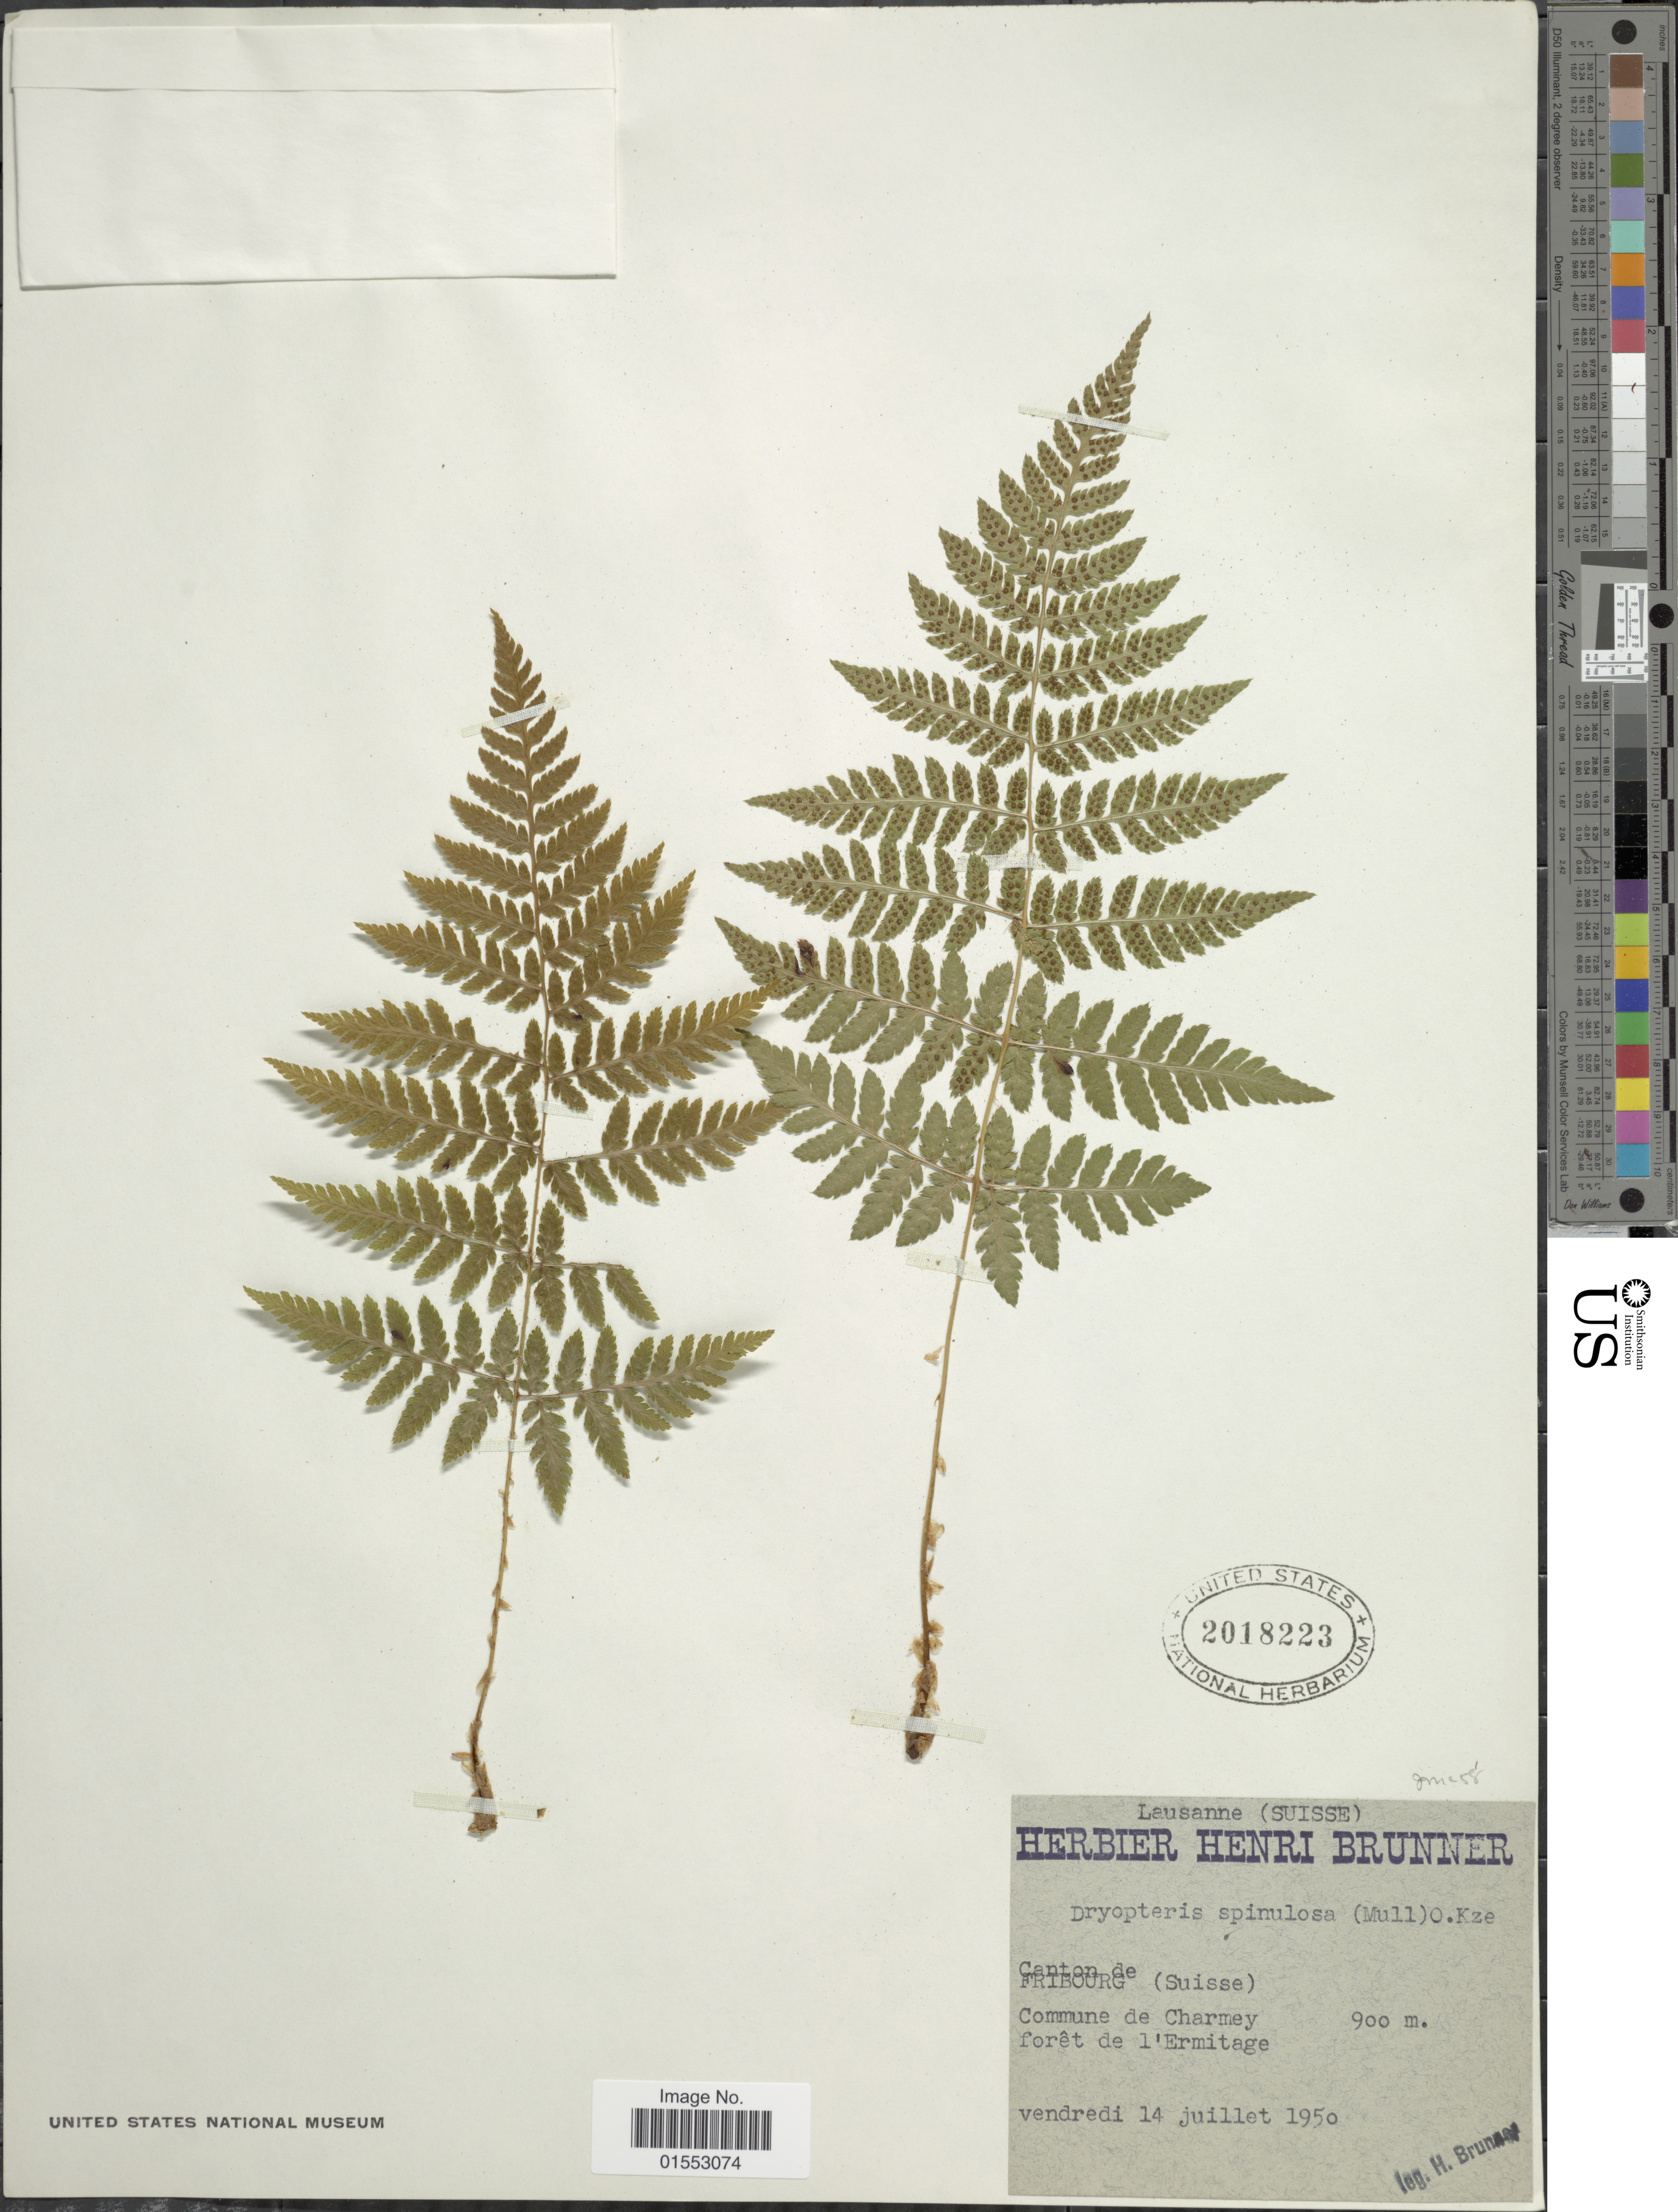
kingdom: Plantae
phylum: Tracheophyta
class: Polypodiopsida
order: Polypodiales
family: Dryopteridaceae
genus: Dryopteris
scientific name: Dryopteris carthusiana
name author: (Villars) H.P. Fuchs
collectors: H. Brunner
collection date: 1950-07-14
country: Switzerland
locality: Lausanne (Suisse) Canton de Suisse. Commune de Charmey. Foret de l'Ermitage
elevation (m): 900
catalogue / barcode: US 2018223